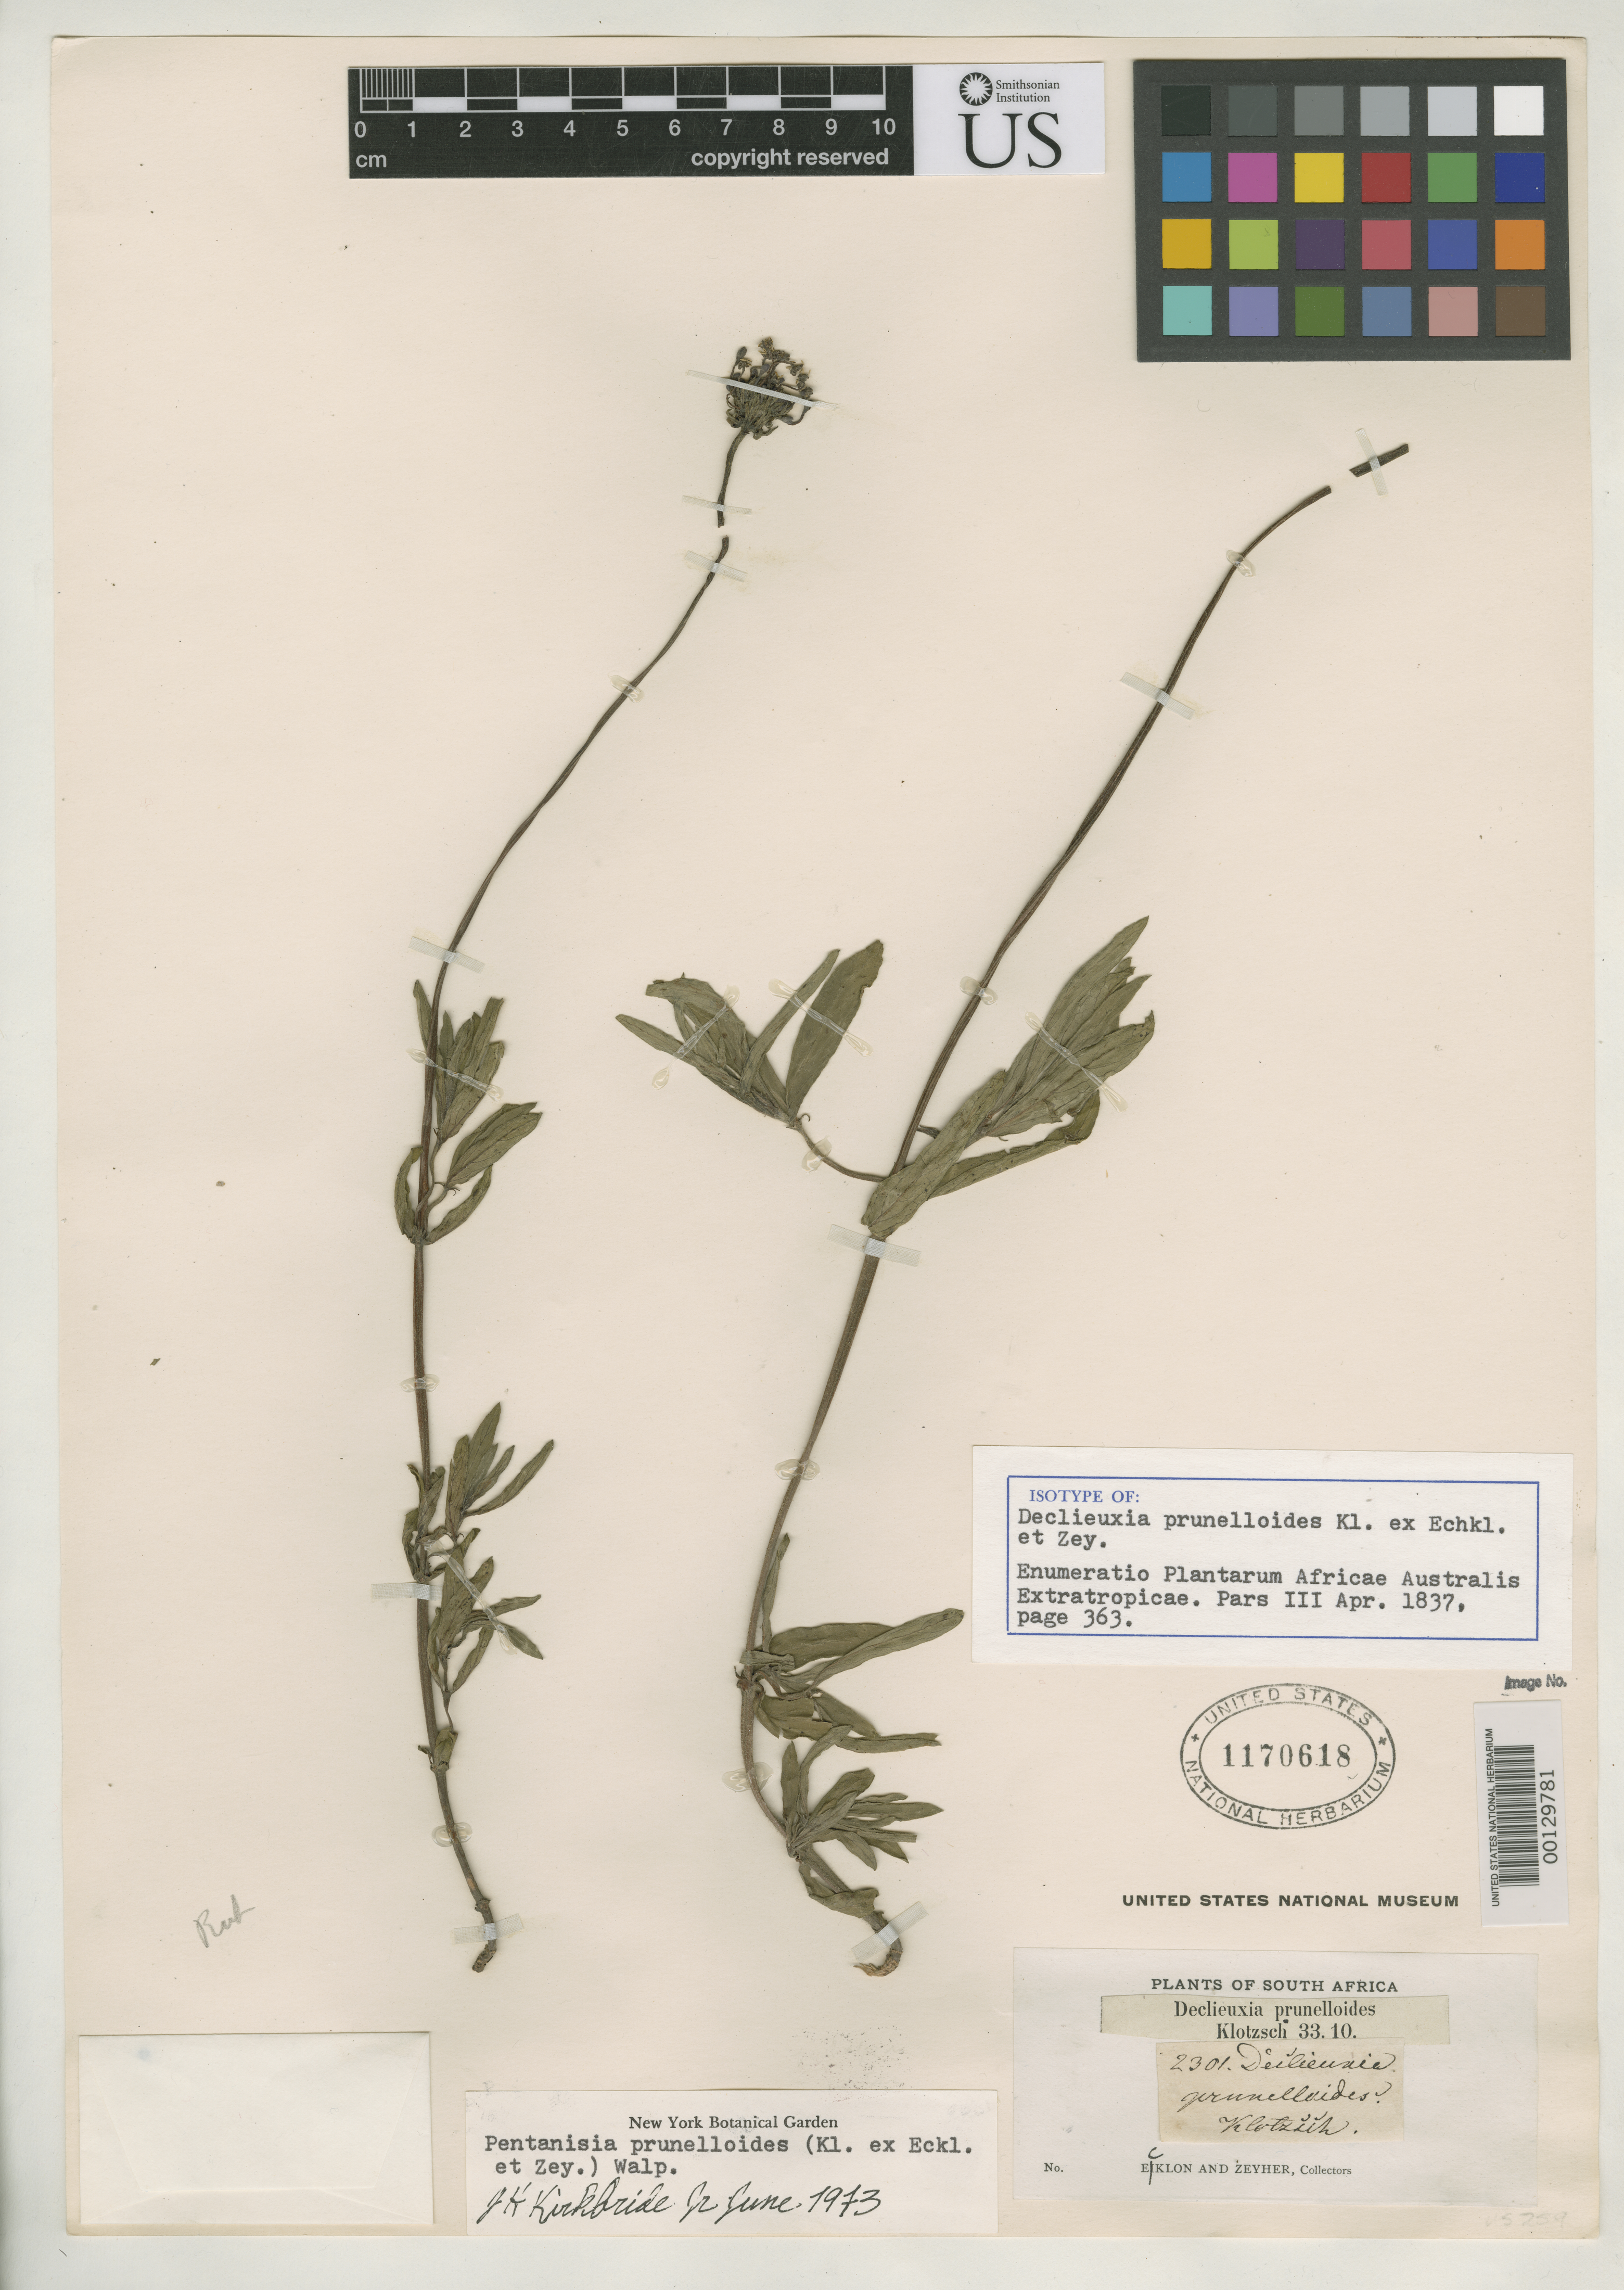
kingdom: Plantae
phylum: Tracheophyta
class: Magnoliopsida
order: Gentianales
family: Rubiaceae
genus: Declieuxia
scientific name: Declieuxia prunelloides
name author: Klotzsch in Eckl. & Zeyh.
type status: Isotype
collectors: C. F. Ecklon & C. Zeyher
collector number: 2301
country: South Africa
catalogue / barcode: US 1170618